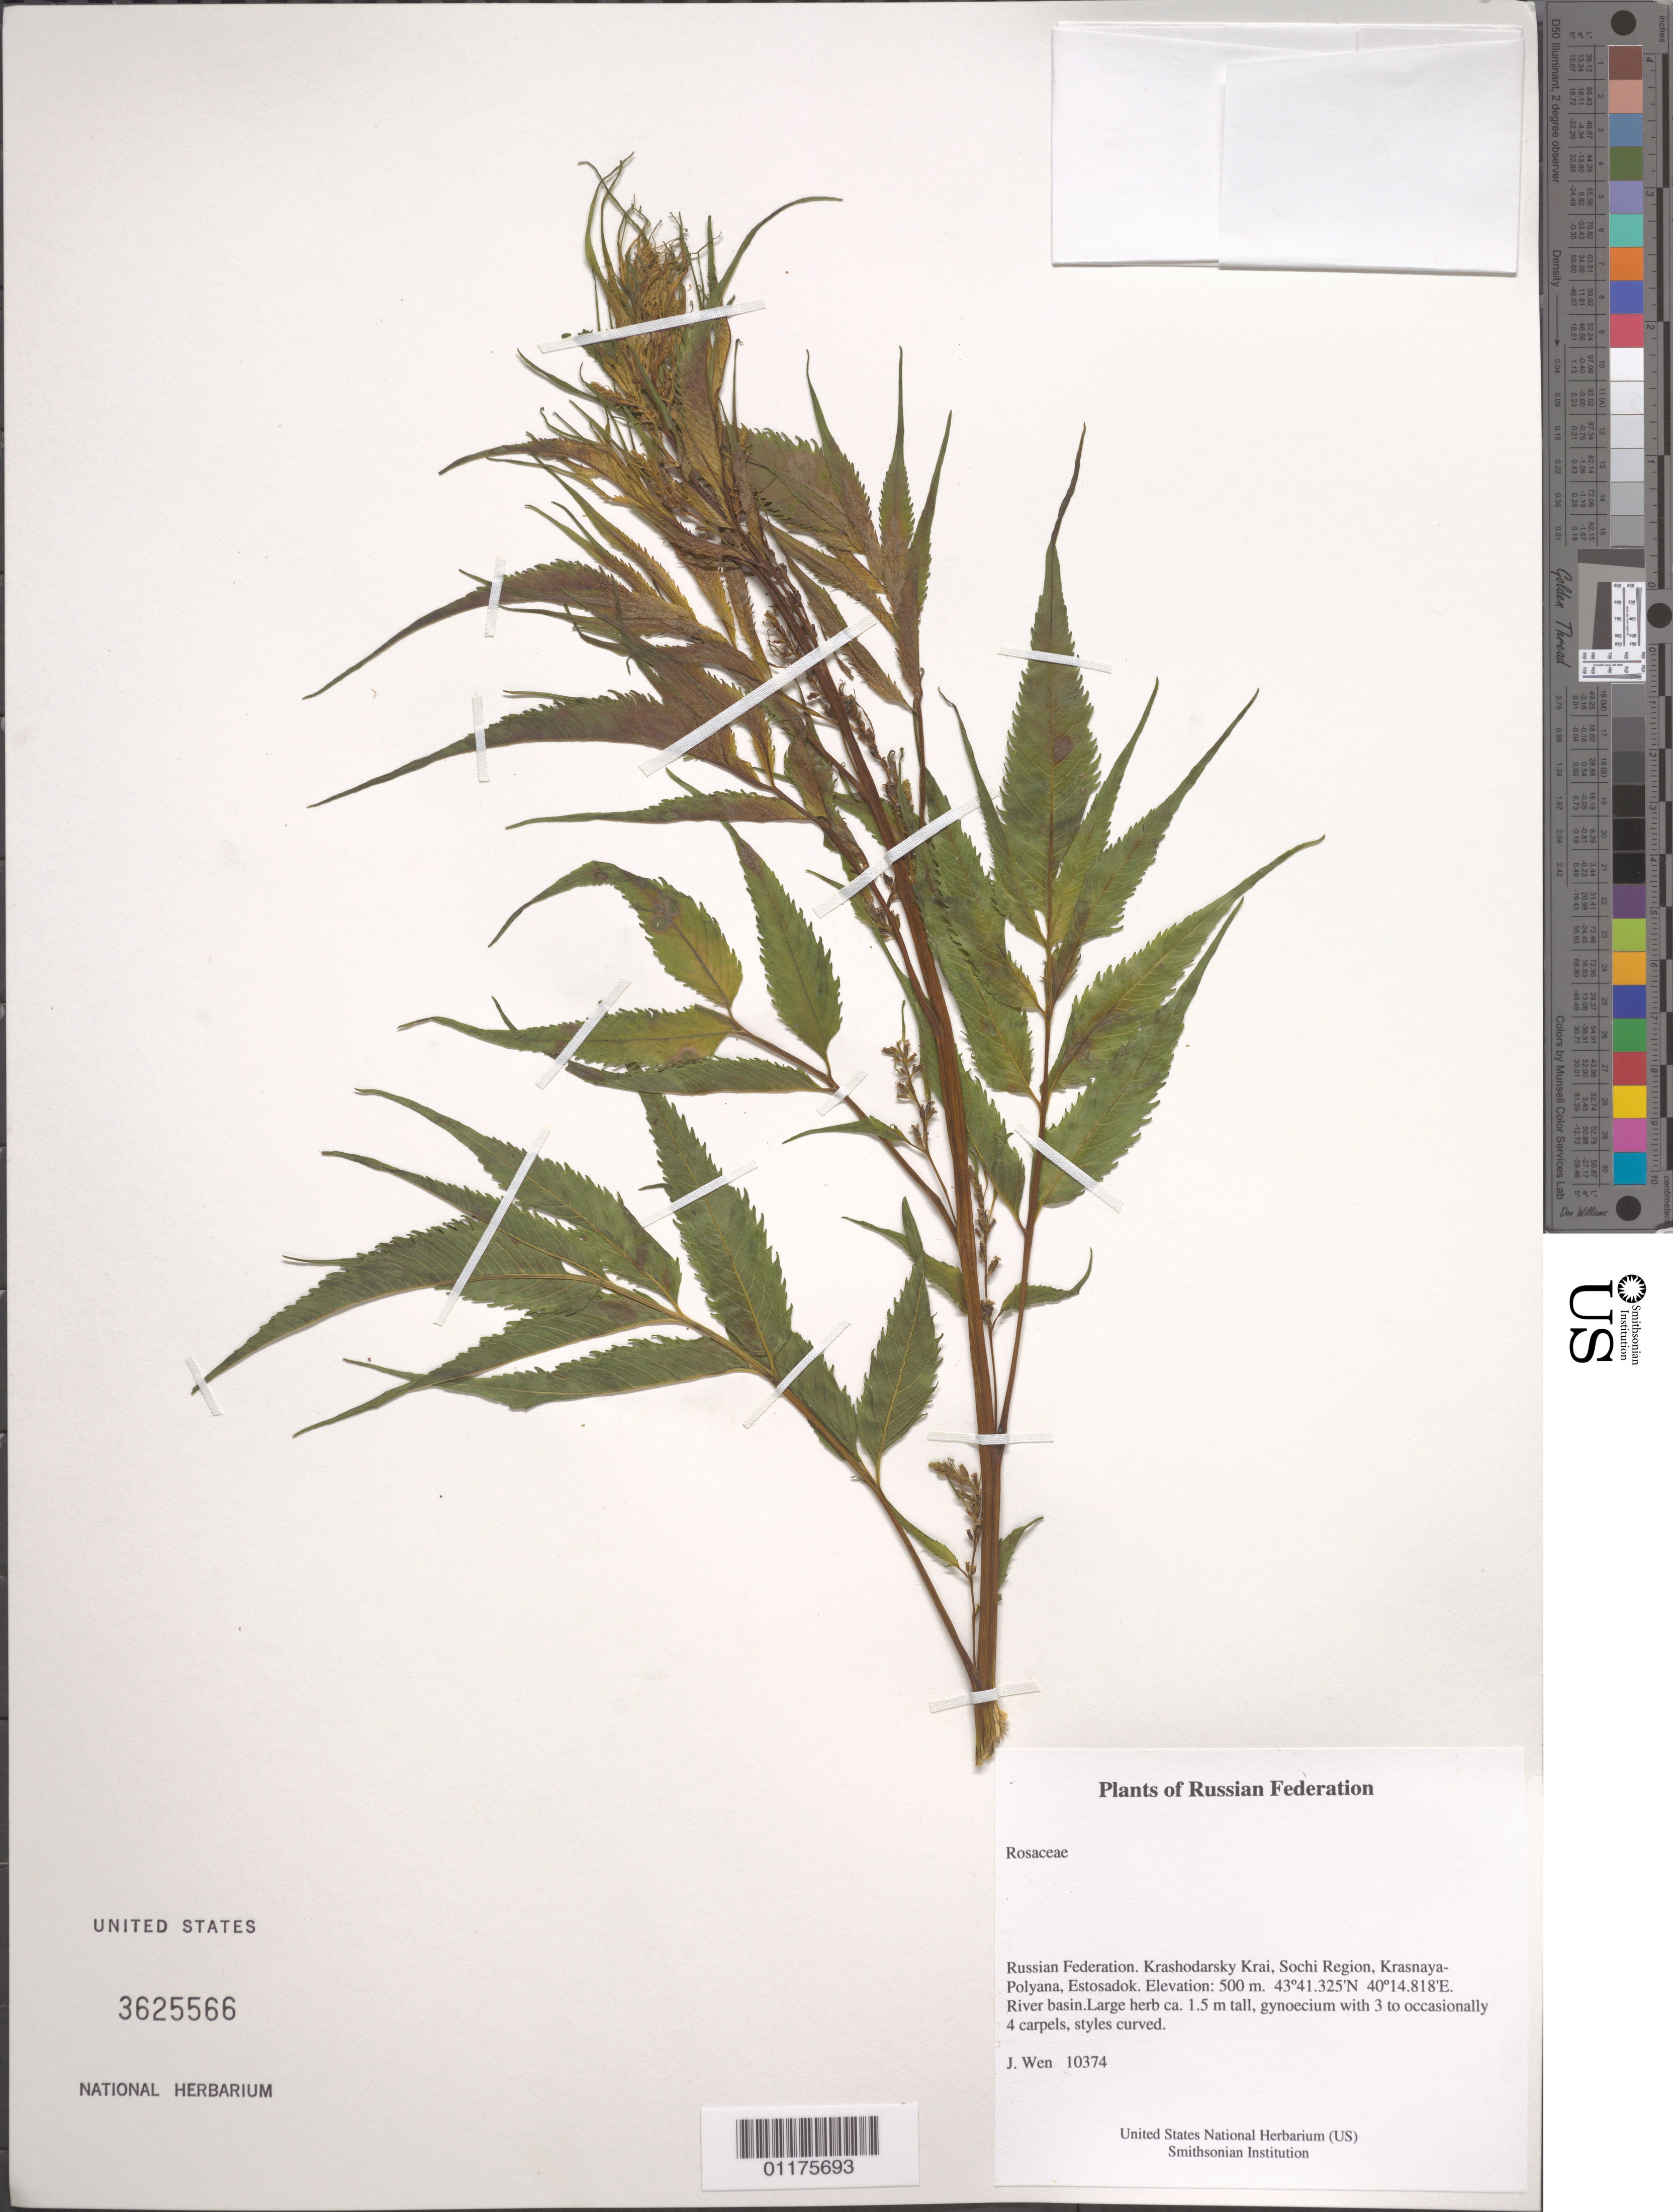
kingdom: Plantae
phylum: Tracheophyta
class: Magnoliopsida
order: Rosales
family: Rosaceae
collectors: J. Wen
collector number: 10374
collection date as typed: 05 Jul 2008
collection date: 2008-07-05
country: Russian Federation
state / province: Krasnodar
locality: Krashodarsky Krai, Sochi Region, Krasnaya-Polyana, Estosadok.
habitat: River basin.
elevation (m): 500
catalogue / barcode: US 3625566